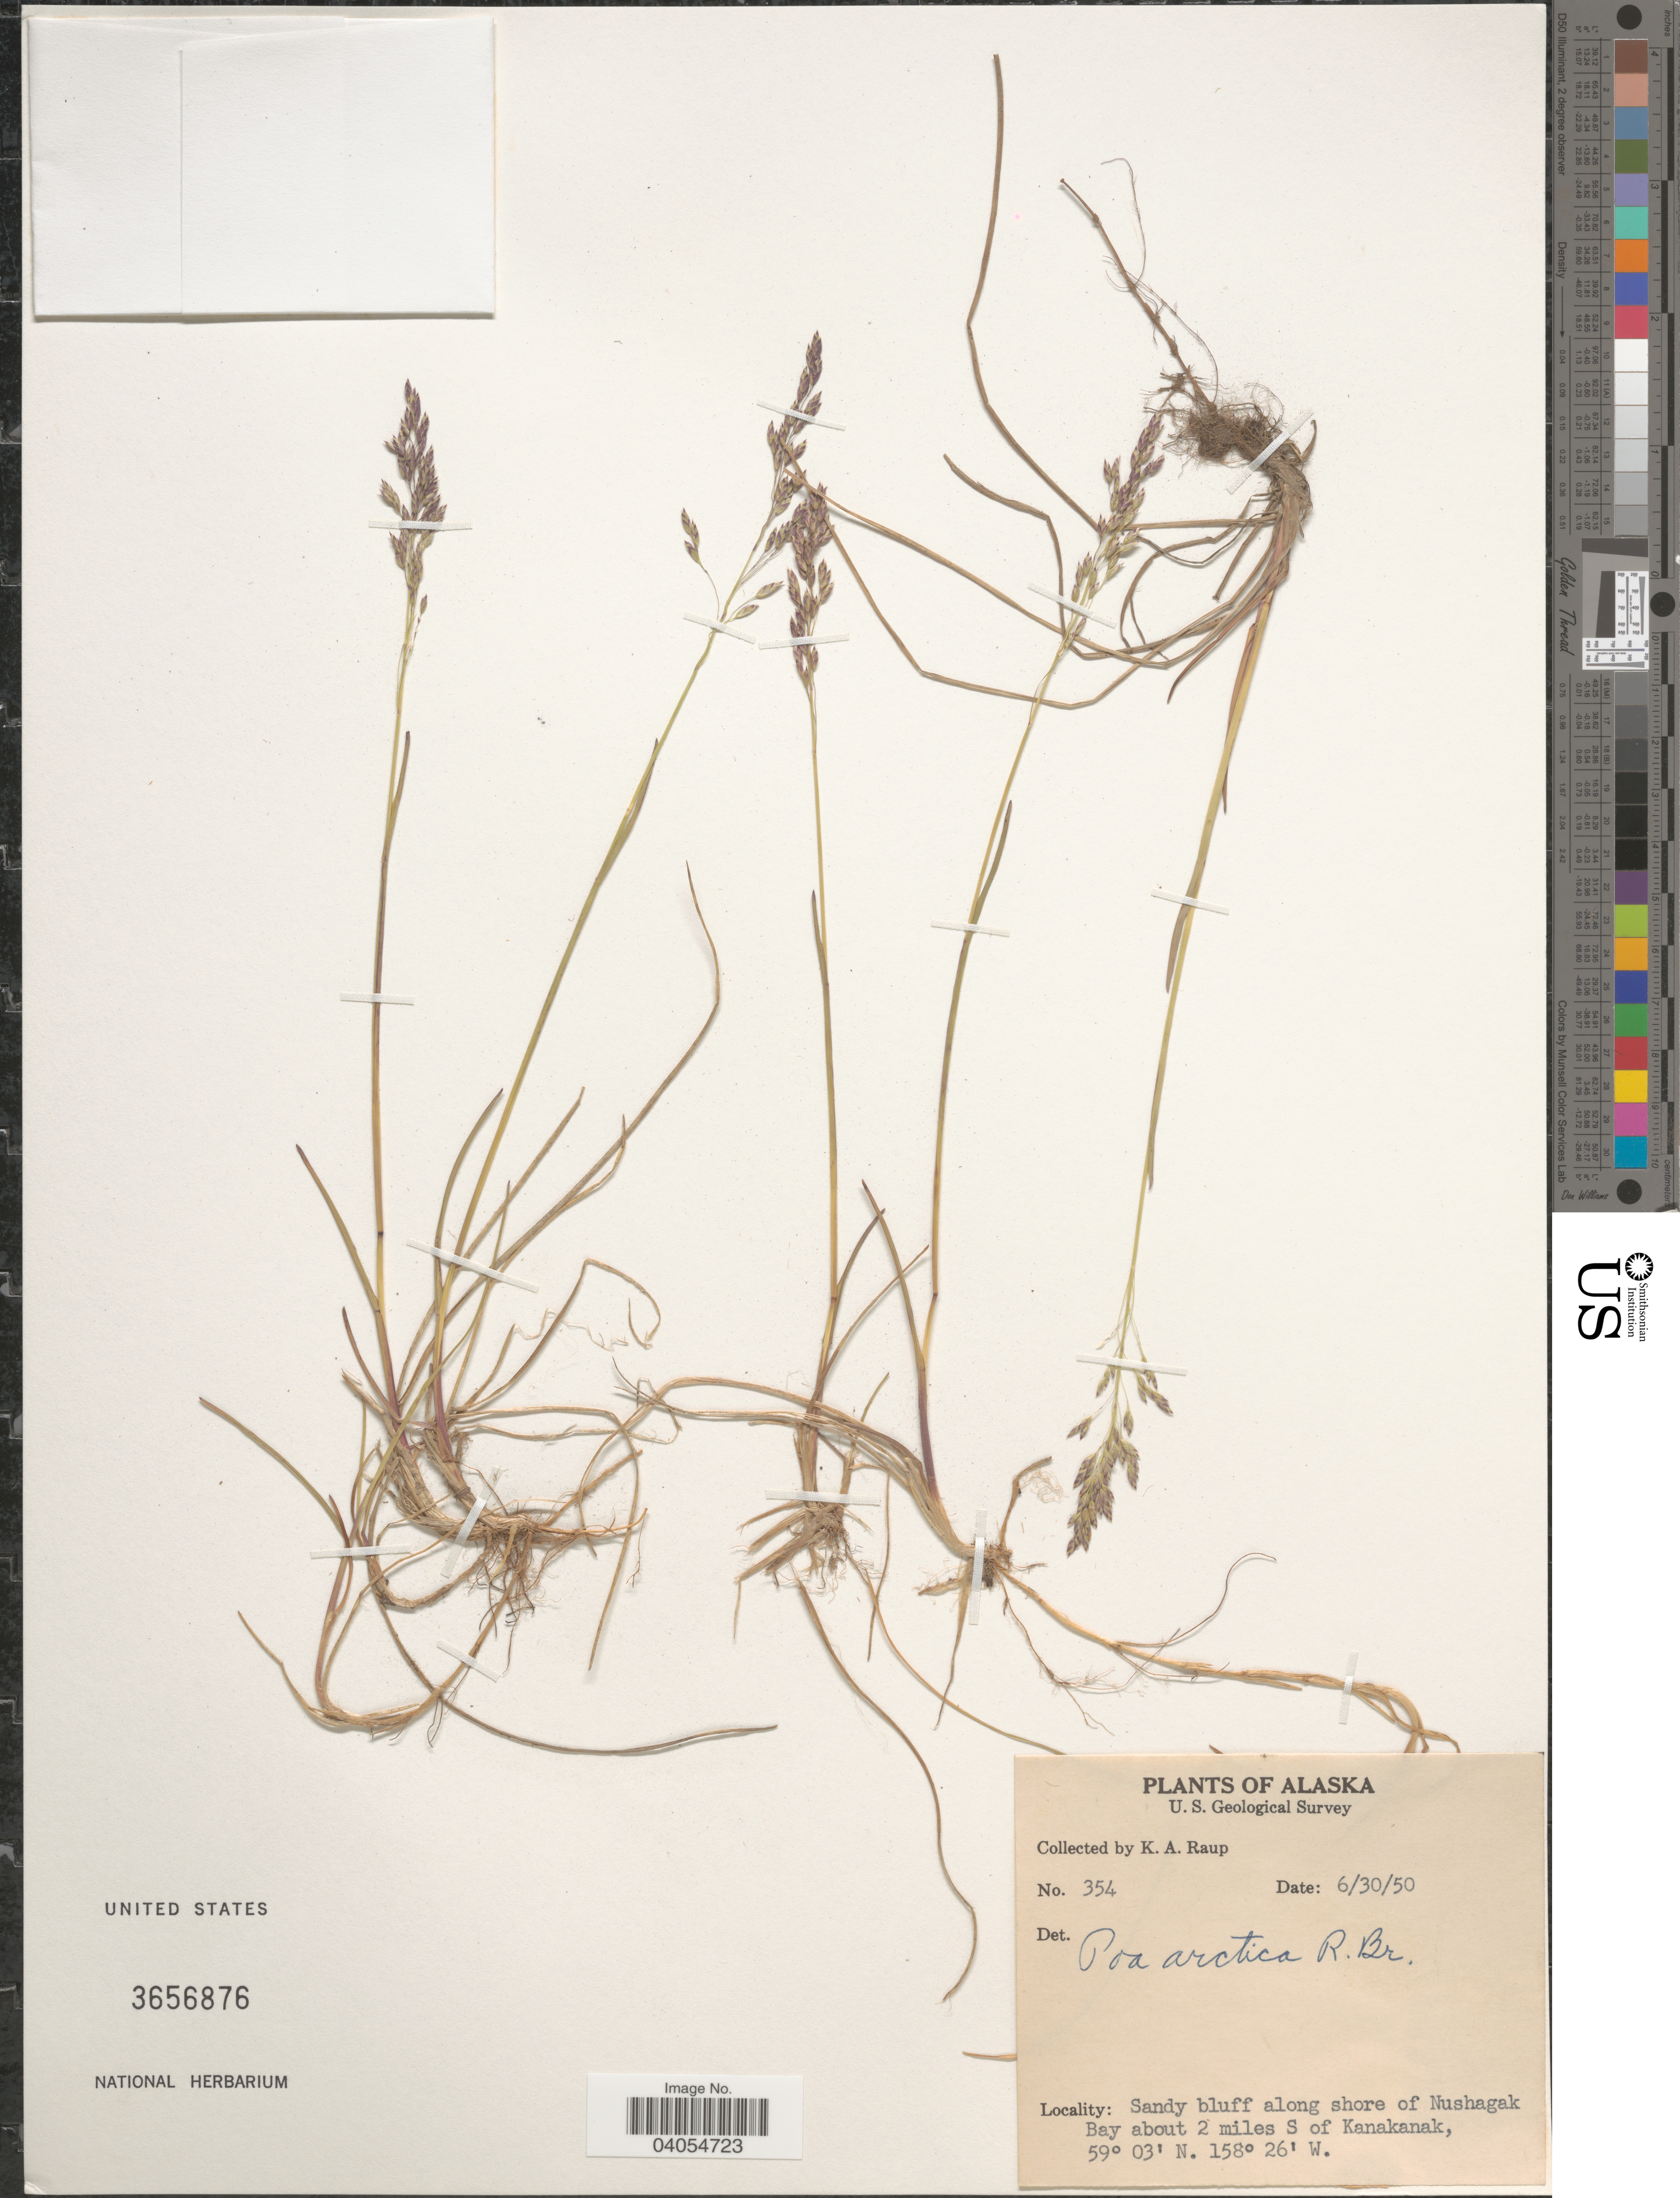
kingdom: Plantae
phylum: Tracheophyta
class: Liliopsida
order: Poales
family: Poaceae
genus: Poa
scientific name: Poa arctica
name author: R. Br.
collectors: K. Raup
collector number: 354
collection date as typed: Transcribed d/m/y: 30/6/50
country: United States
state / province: Alaska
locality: Sandy bluff along shore of Nushagak Bay about 2 miles S of Kanakanak.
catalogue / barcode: US 3656876